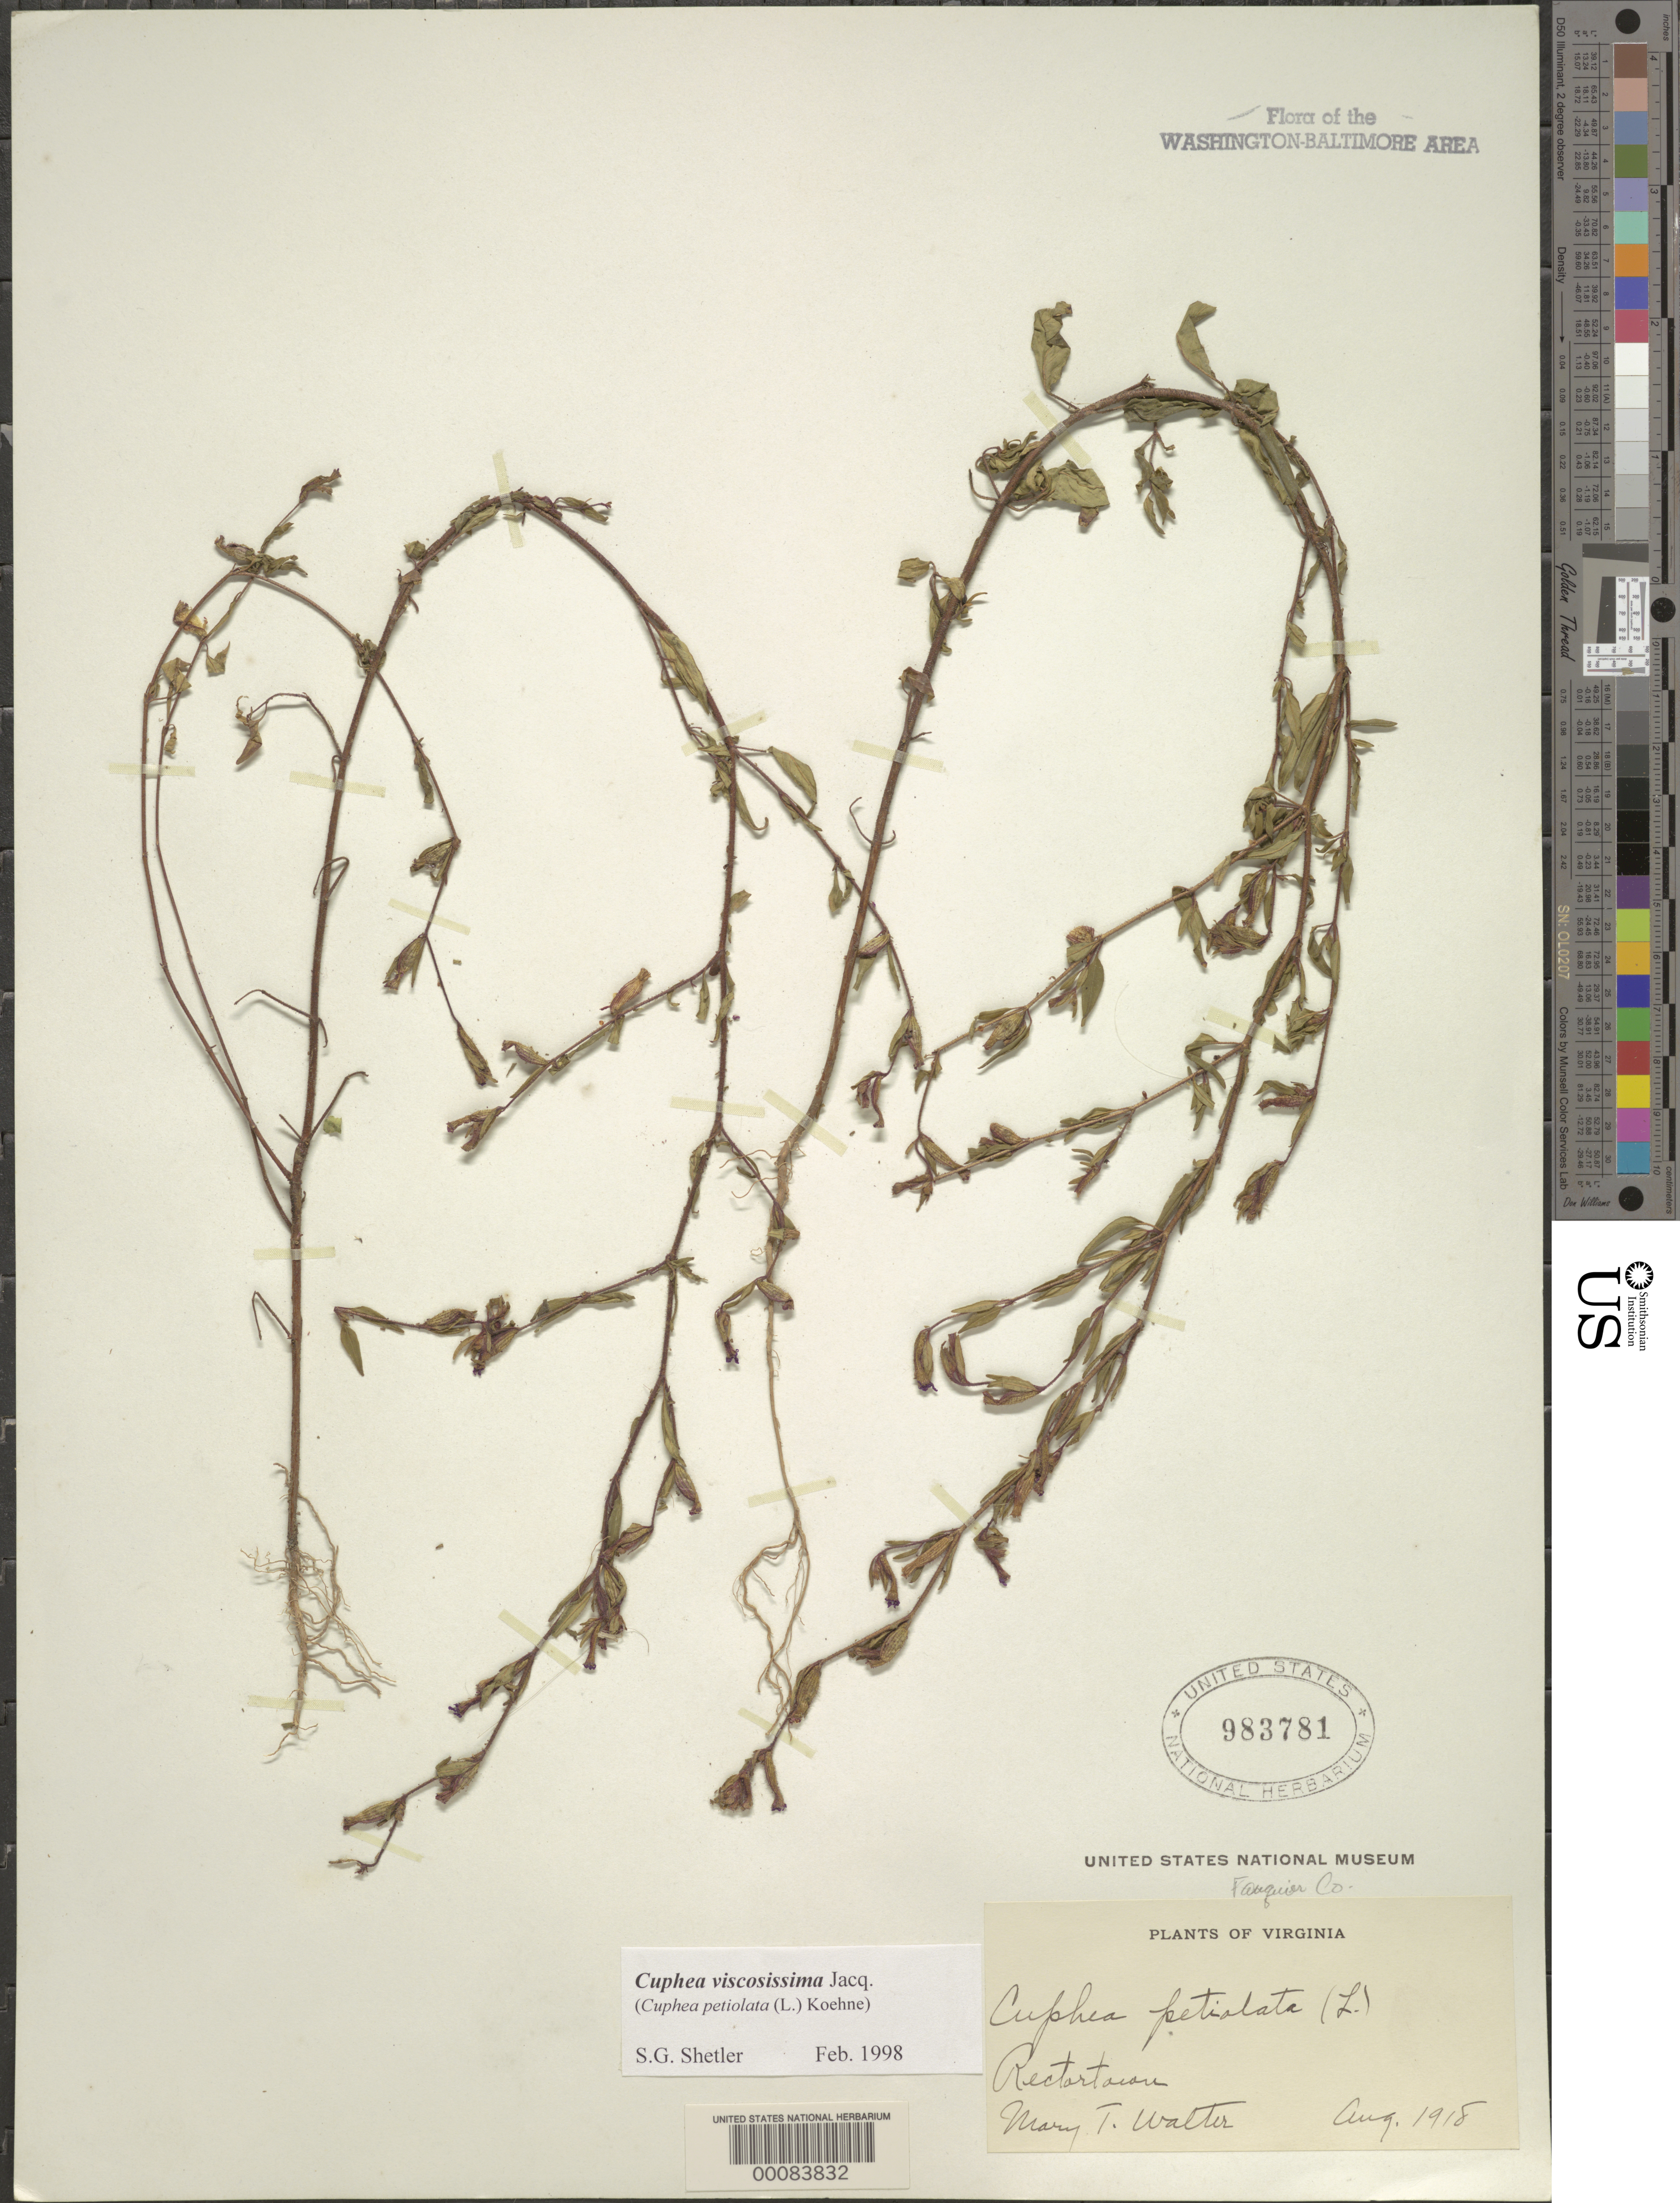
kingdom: Plantae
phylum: Tracheophyta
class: Magnoliopsida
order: Myrtales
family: Lythraceae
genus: Cuphea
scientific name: Cuphea viscosissima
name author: Jacq.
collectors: M. A. Walter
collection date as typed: Aug 1918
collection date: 1918-08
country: United States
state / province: Virginia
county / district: Fauquier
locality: Rectortown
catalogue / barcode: US 983781